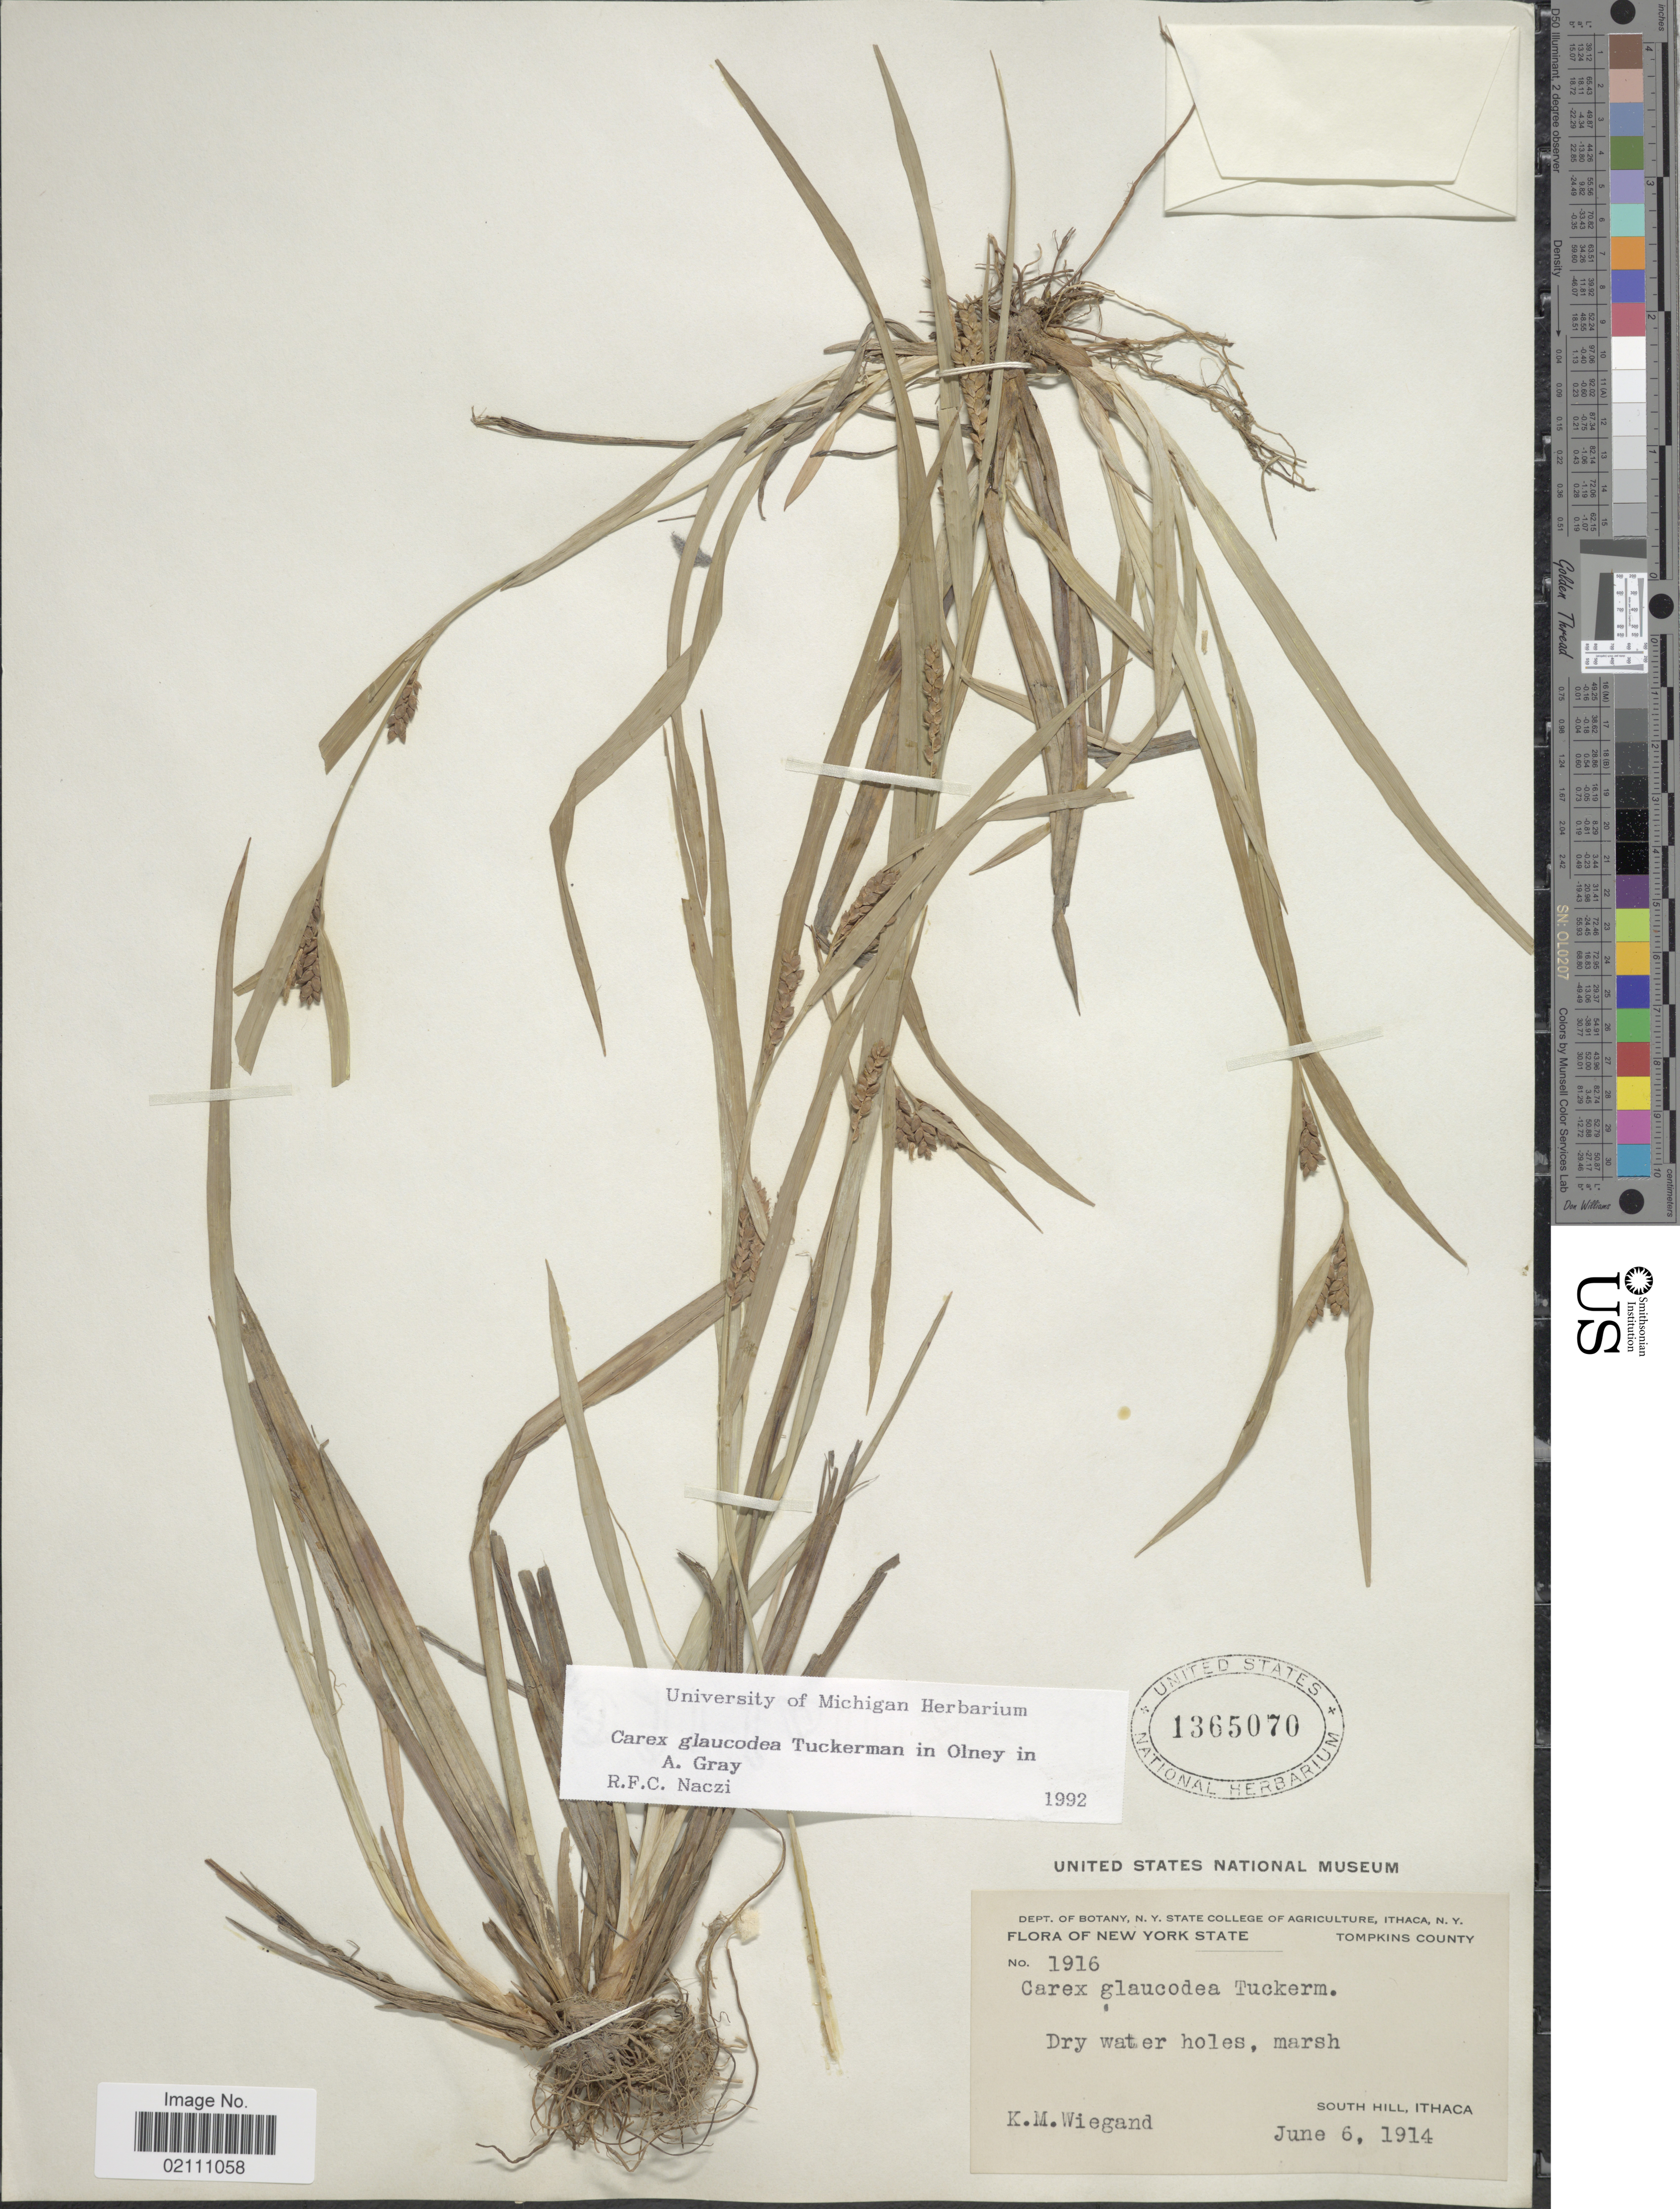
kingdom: Plantae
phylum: Tracheophyta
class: Liliopsida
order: Poales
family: Cyperaceae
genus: Carex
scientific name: Carex glaucodea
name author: Tuck. ex Olney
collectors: K. M. Wiegand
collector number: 1916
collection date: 1914-06-06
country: United States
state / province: New York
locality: Tompkins County, Dry water holes, marsh, South hill, Ithaca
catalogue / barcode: US 1365070